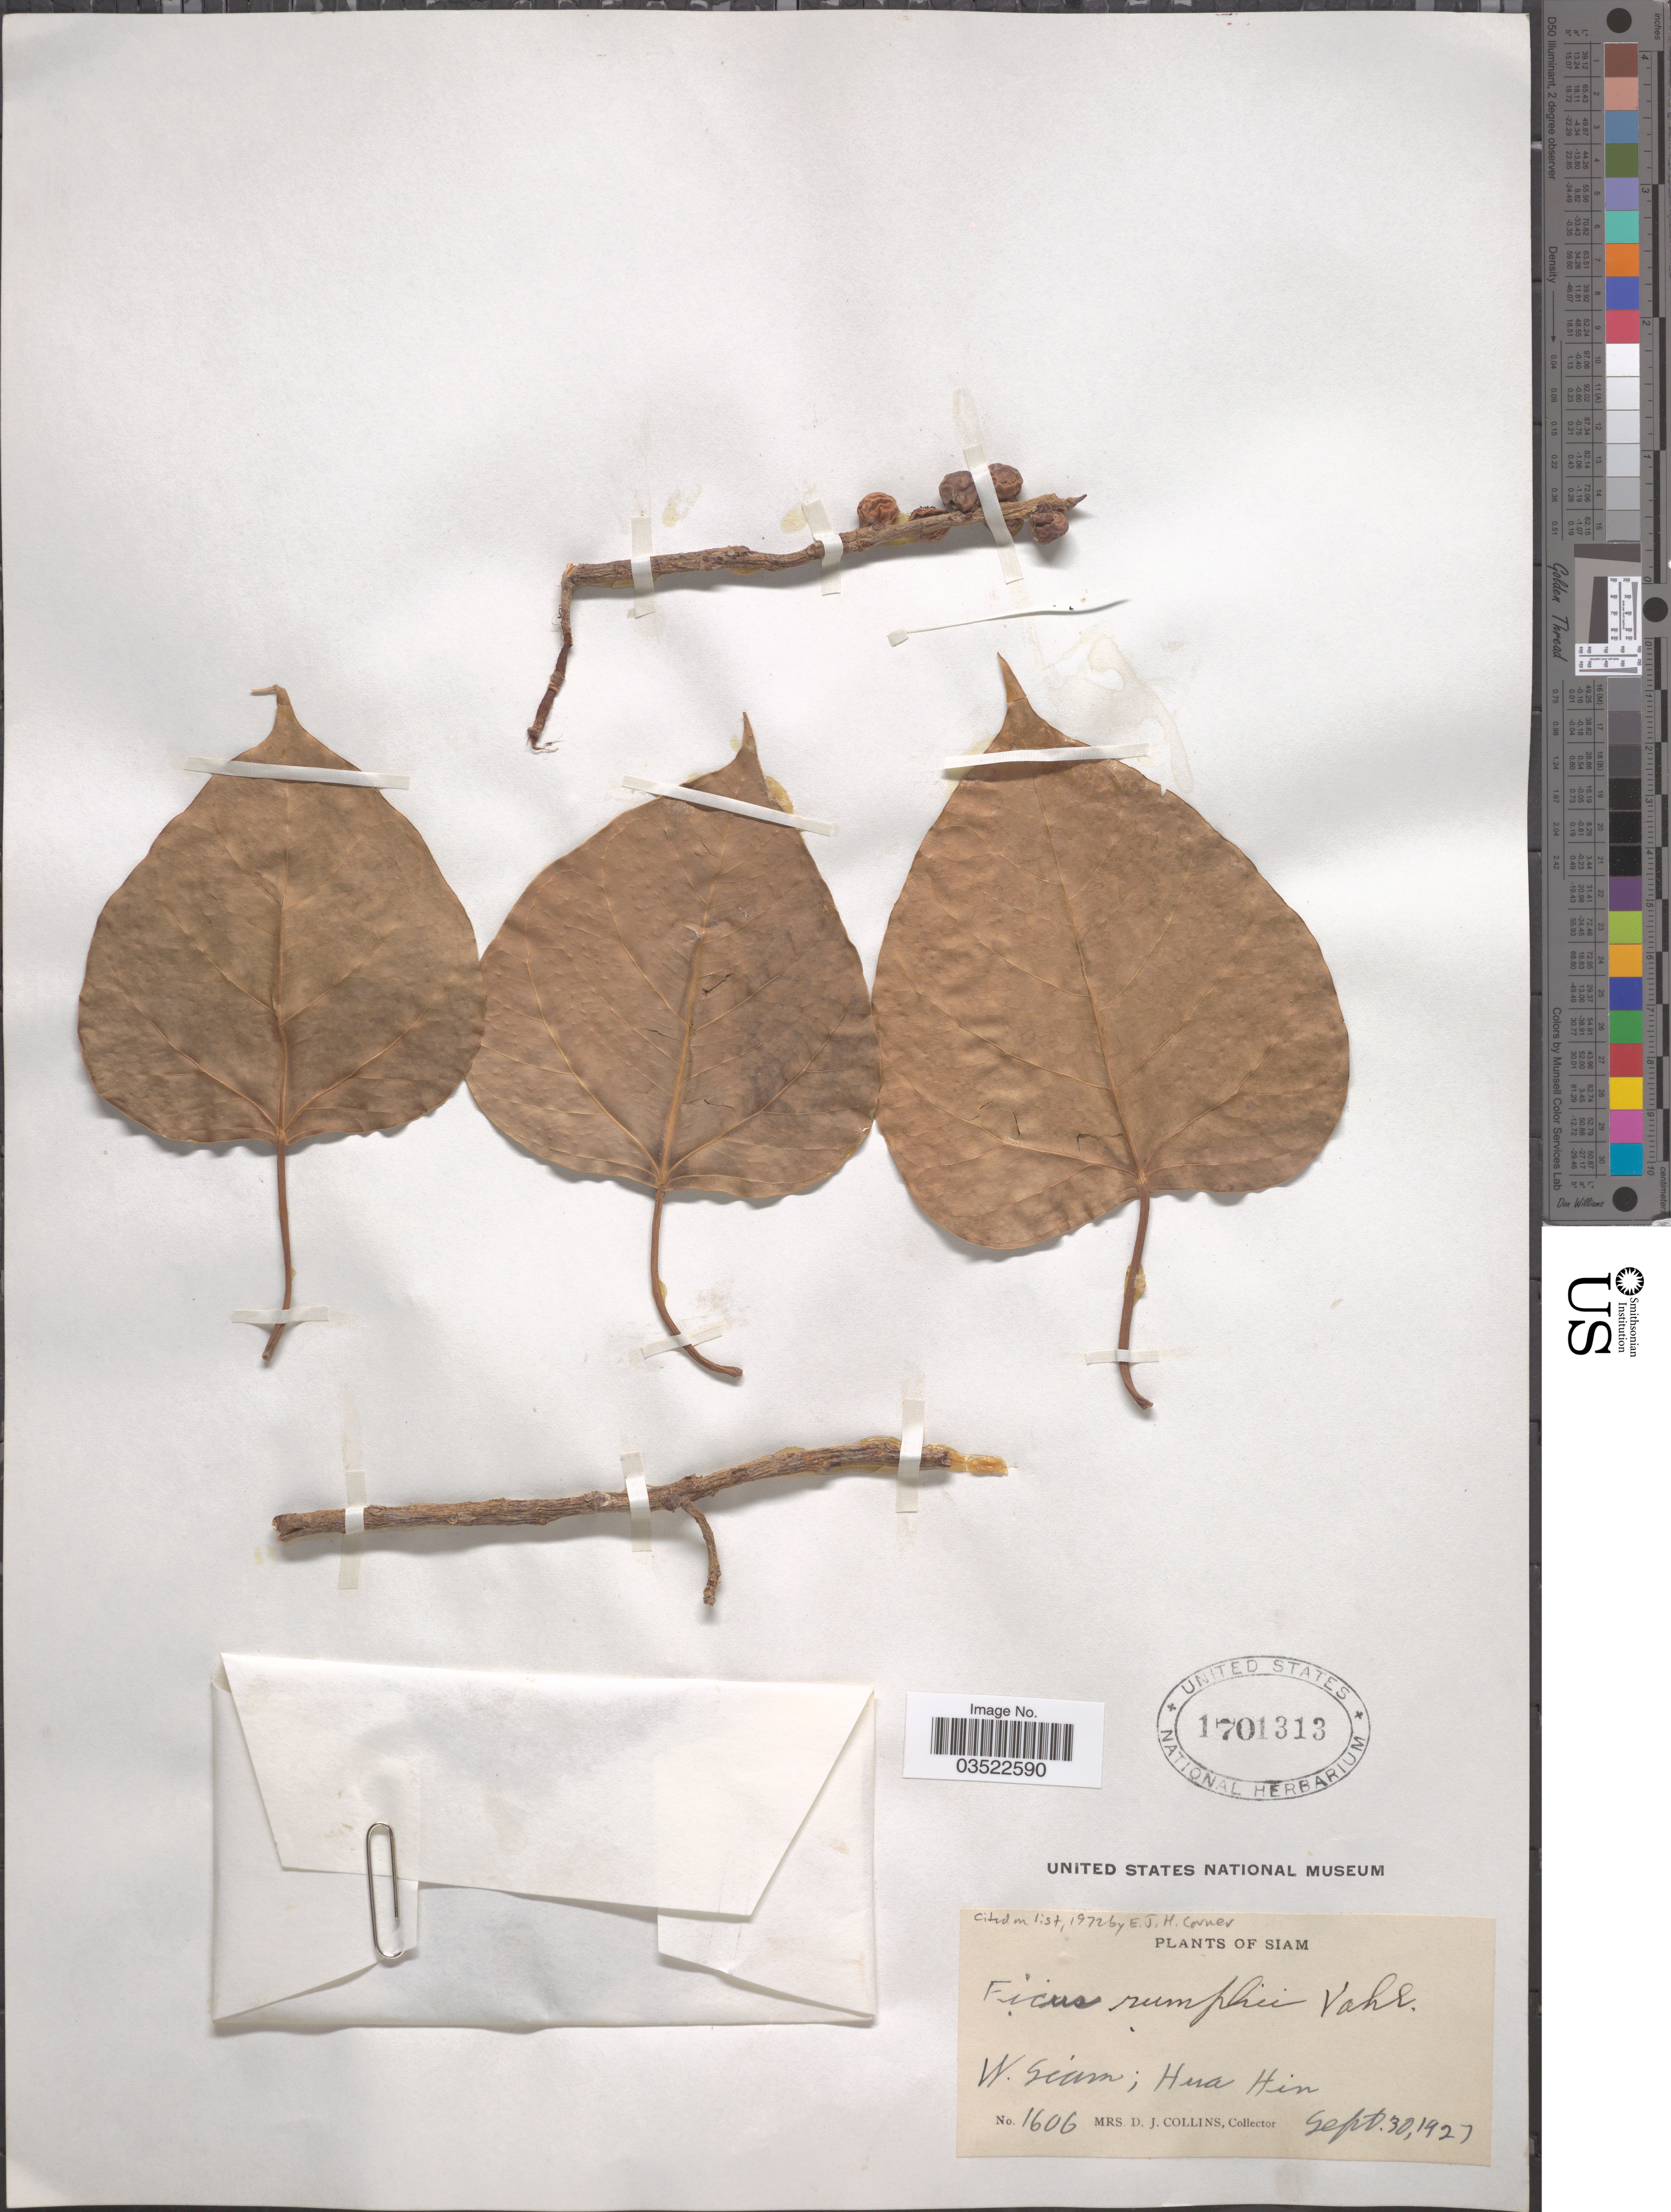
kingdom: Plantae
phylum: Tracheophyta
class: Magnoliopsida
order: Rosales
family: Moraceae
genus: Ficus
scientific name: Ficus rumphii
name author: Blume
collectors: Mrs. D. J. Collins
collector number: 1606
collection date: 1927-09-30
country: Thailand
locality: Siam. W. Siam; Hua Hin.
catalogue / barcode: US 1701313